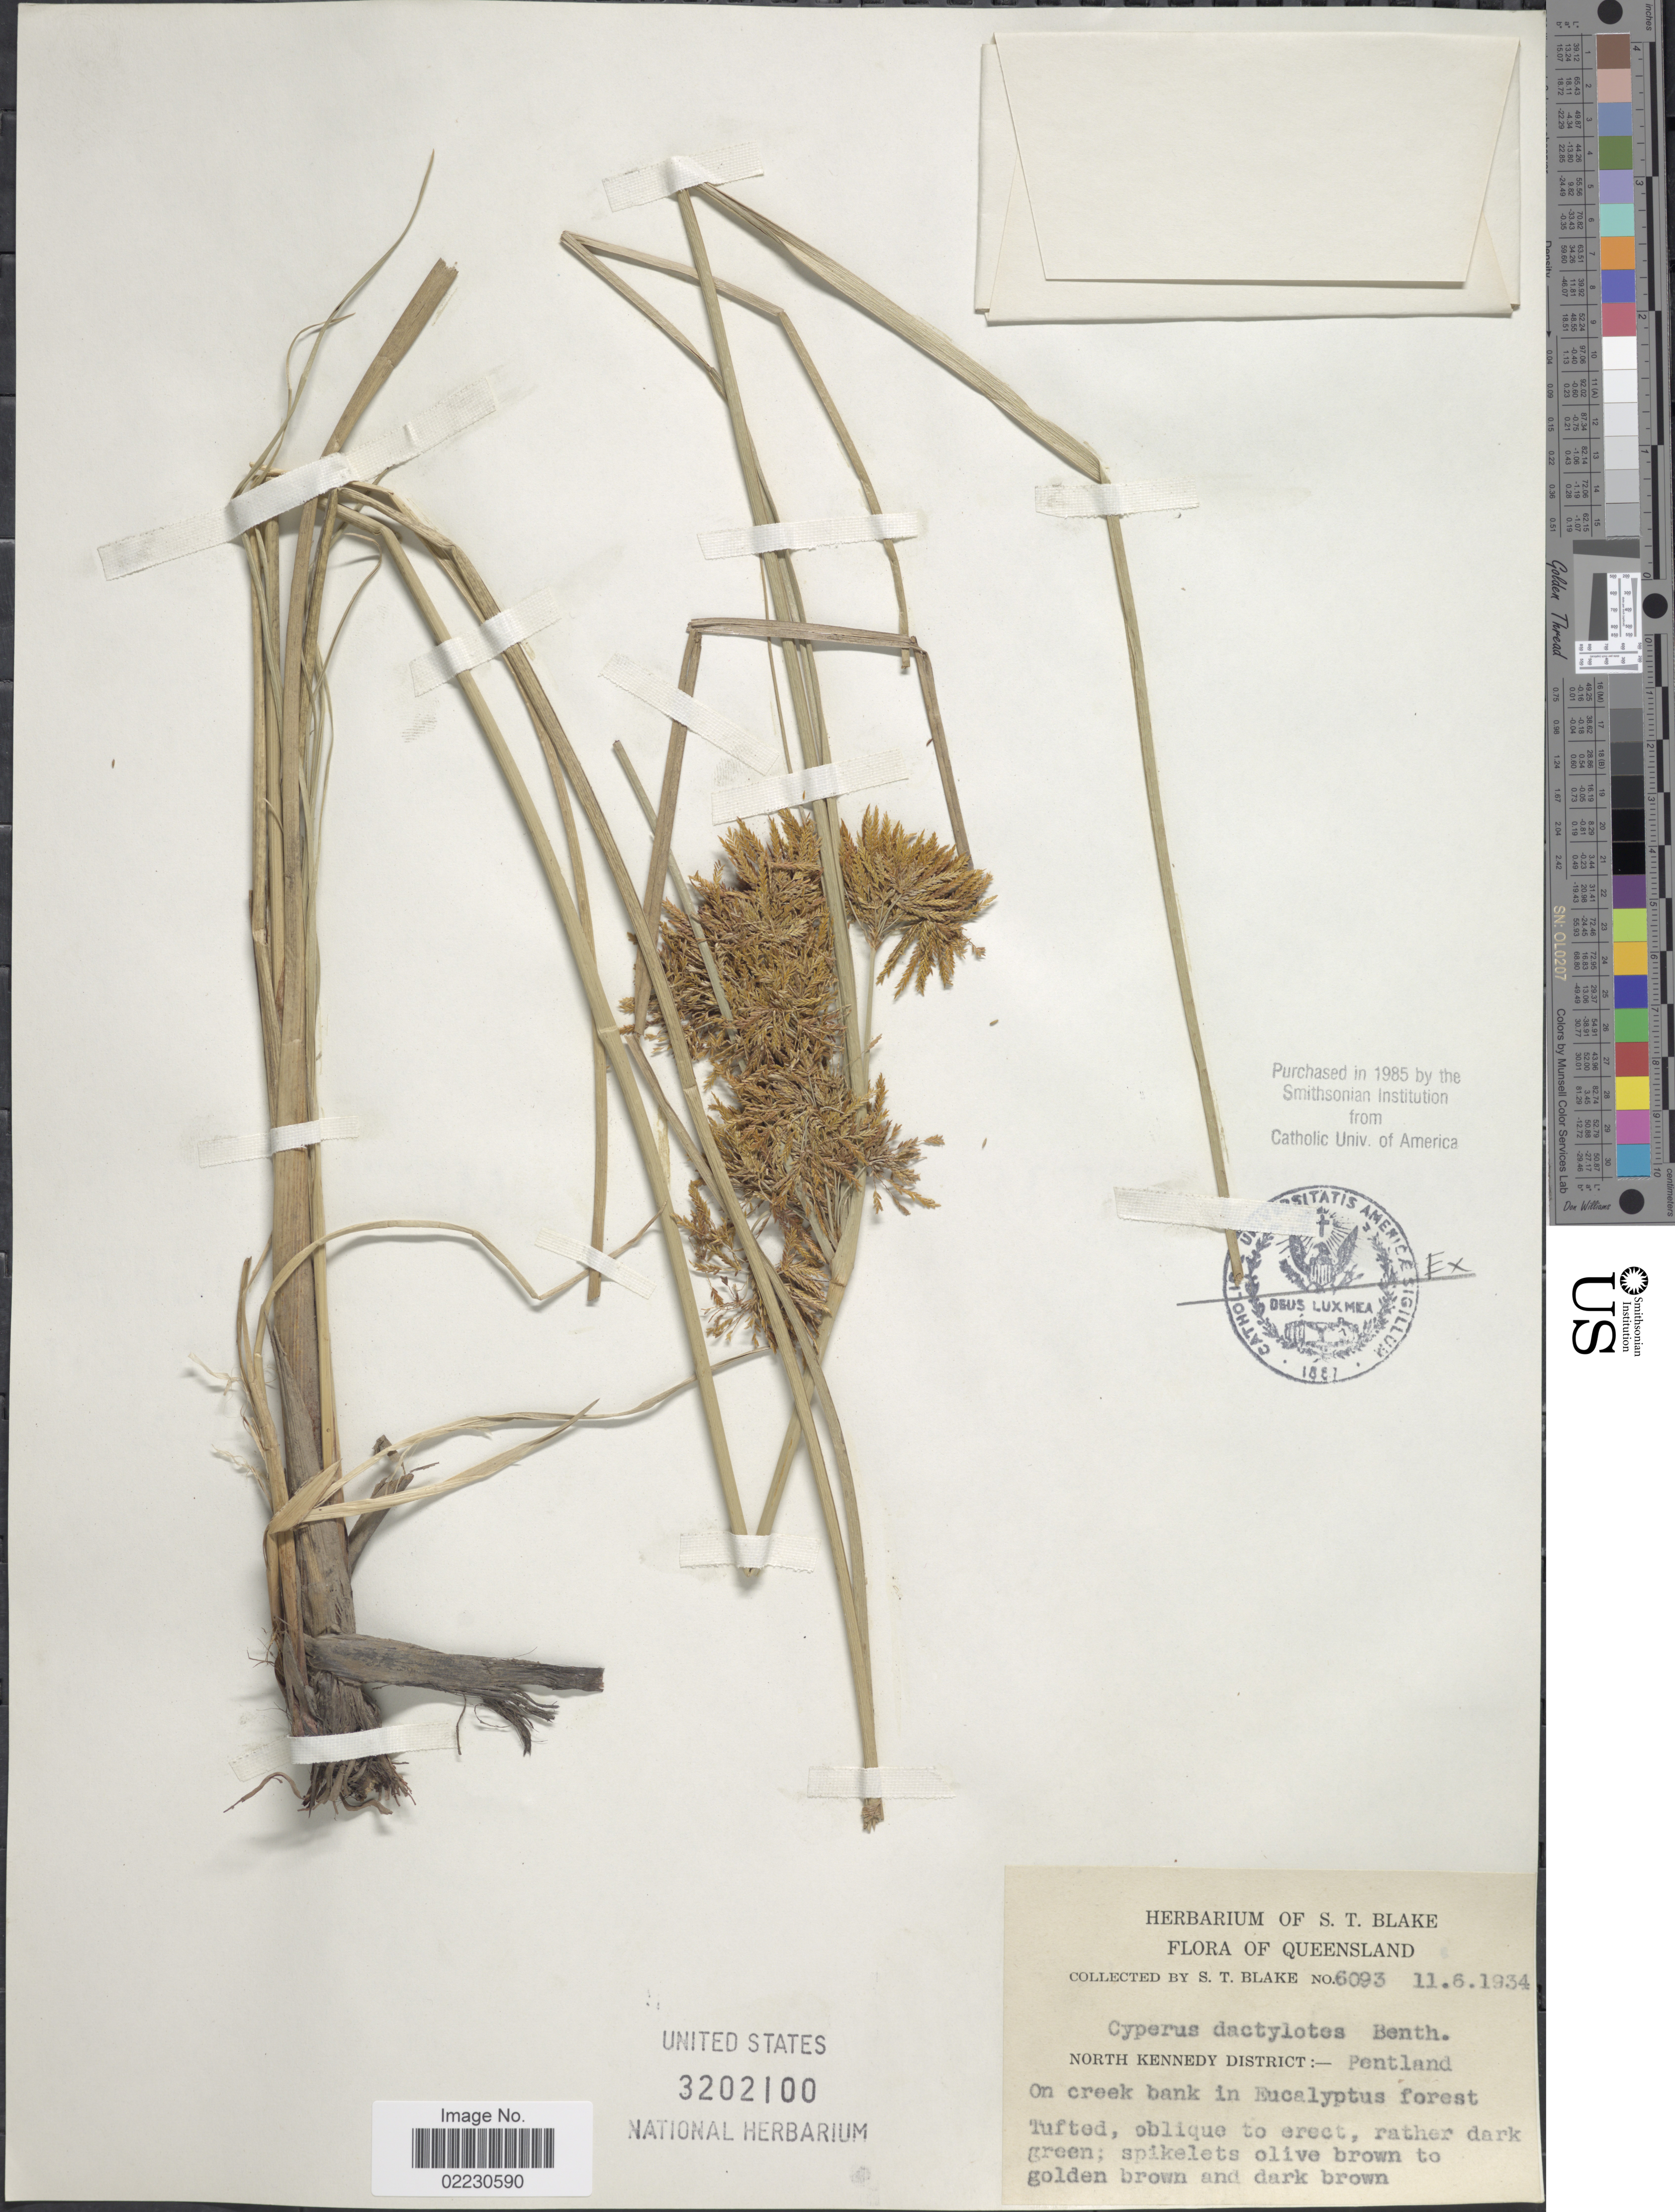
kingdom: Plantae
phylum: Tracheophyta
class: Liliopsida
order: Poales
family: Cyperaceae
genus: Cyperus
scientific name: Cyperus dactylotes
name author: Benth.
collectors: S. T. Blake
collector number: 6093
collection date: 1934-06-11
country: Australia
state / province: Queensland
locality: North Kennedy District:- Pentland. On creek bank in Aucalyptus forest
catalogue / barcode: US 3202100